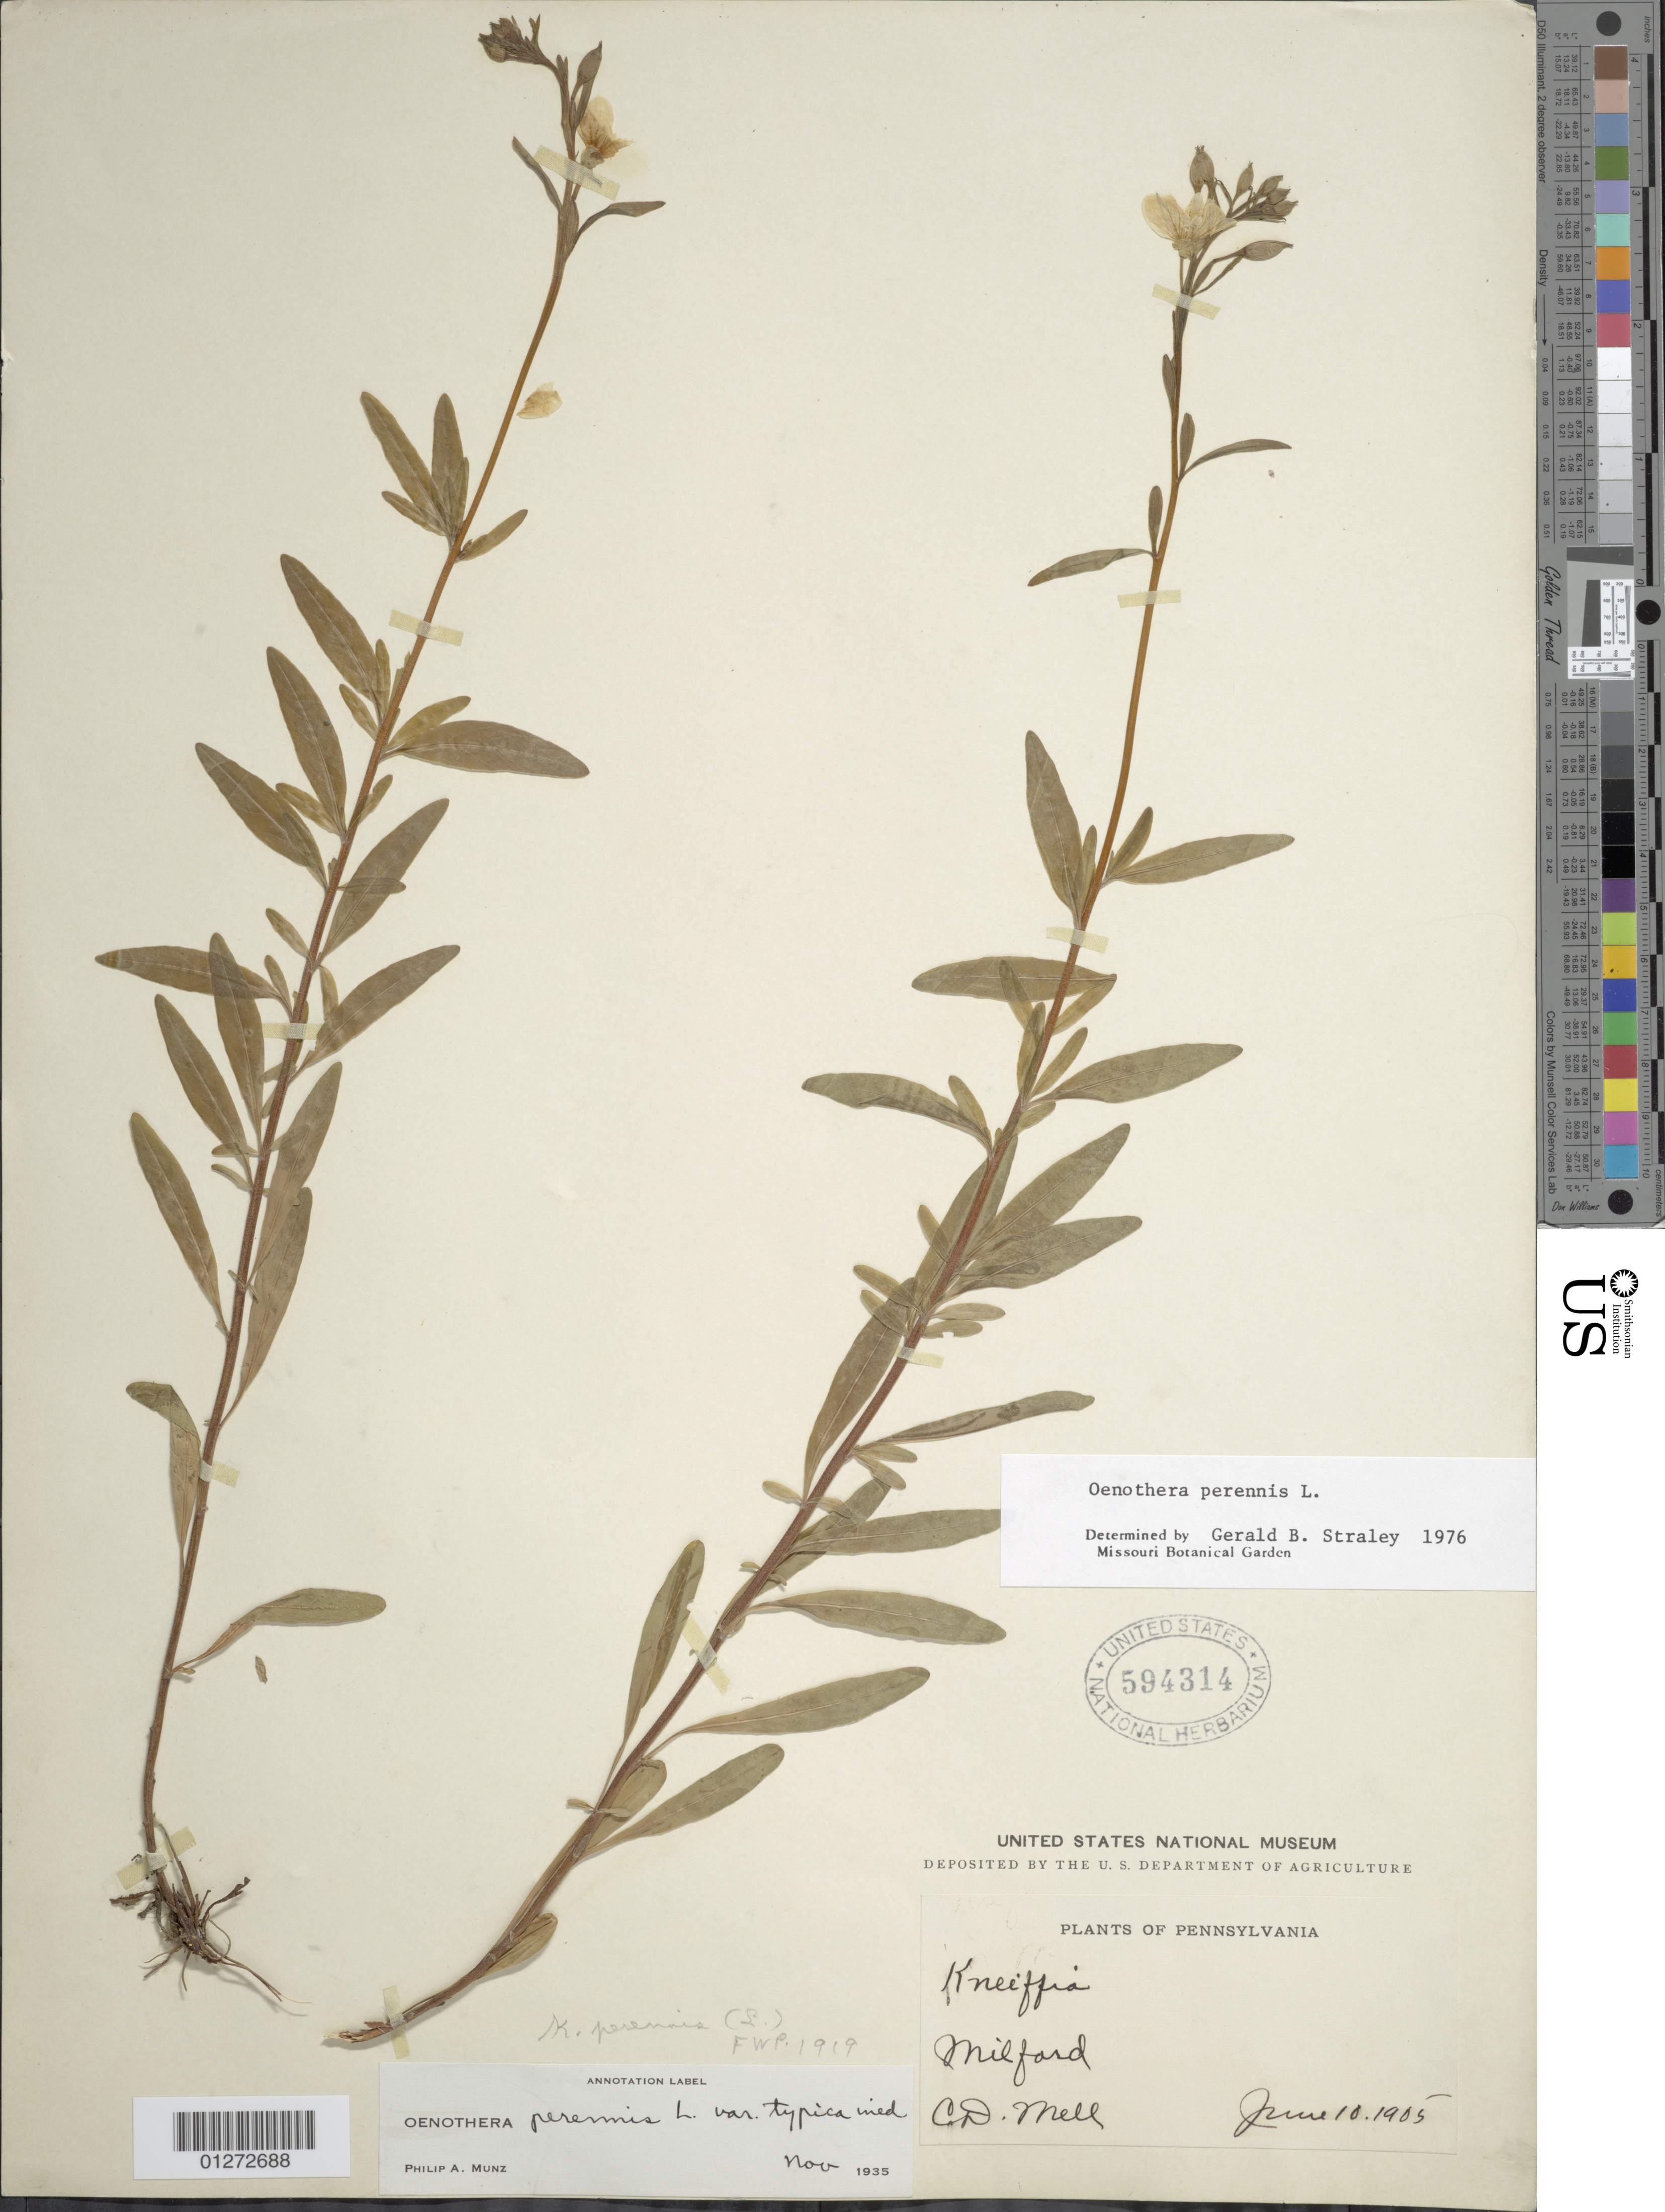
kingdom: Plantae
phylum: Tracheophyta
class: Magnoliopsida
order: Myrtales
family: Onagraceae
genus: Oenothera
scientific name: Oenothera perennis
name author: L.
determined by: Straley, G. B.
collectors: C. D. Mell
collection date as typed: June 10.1905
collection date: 1905-06-10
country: United States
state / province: Pennsylvania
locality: Milford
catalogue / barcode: US 594314